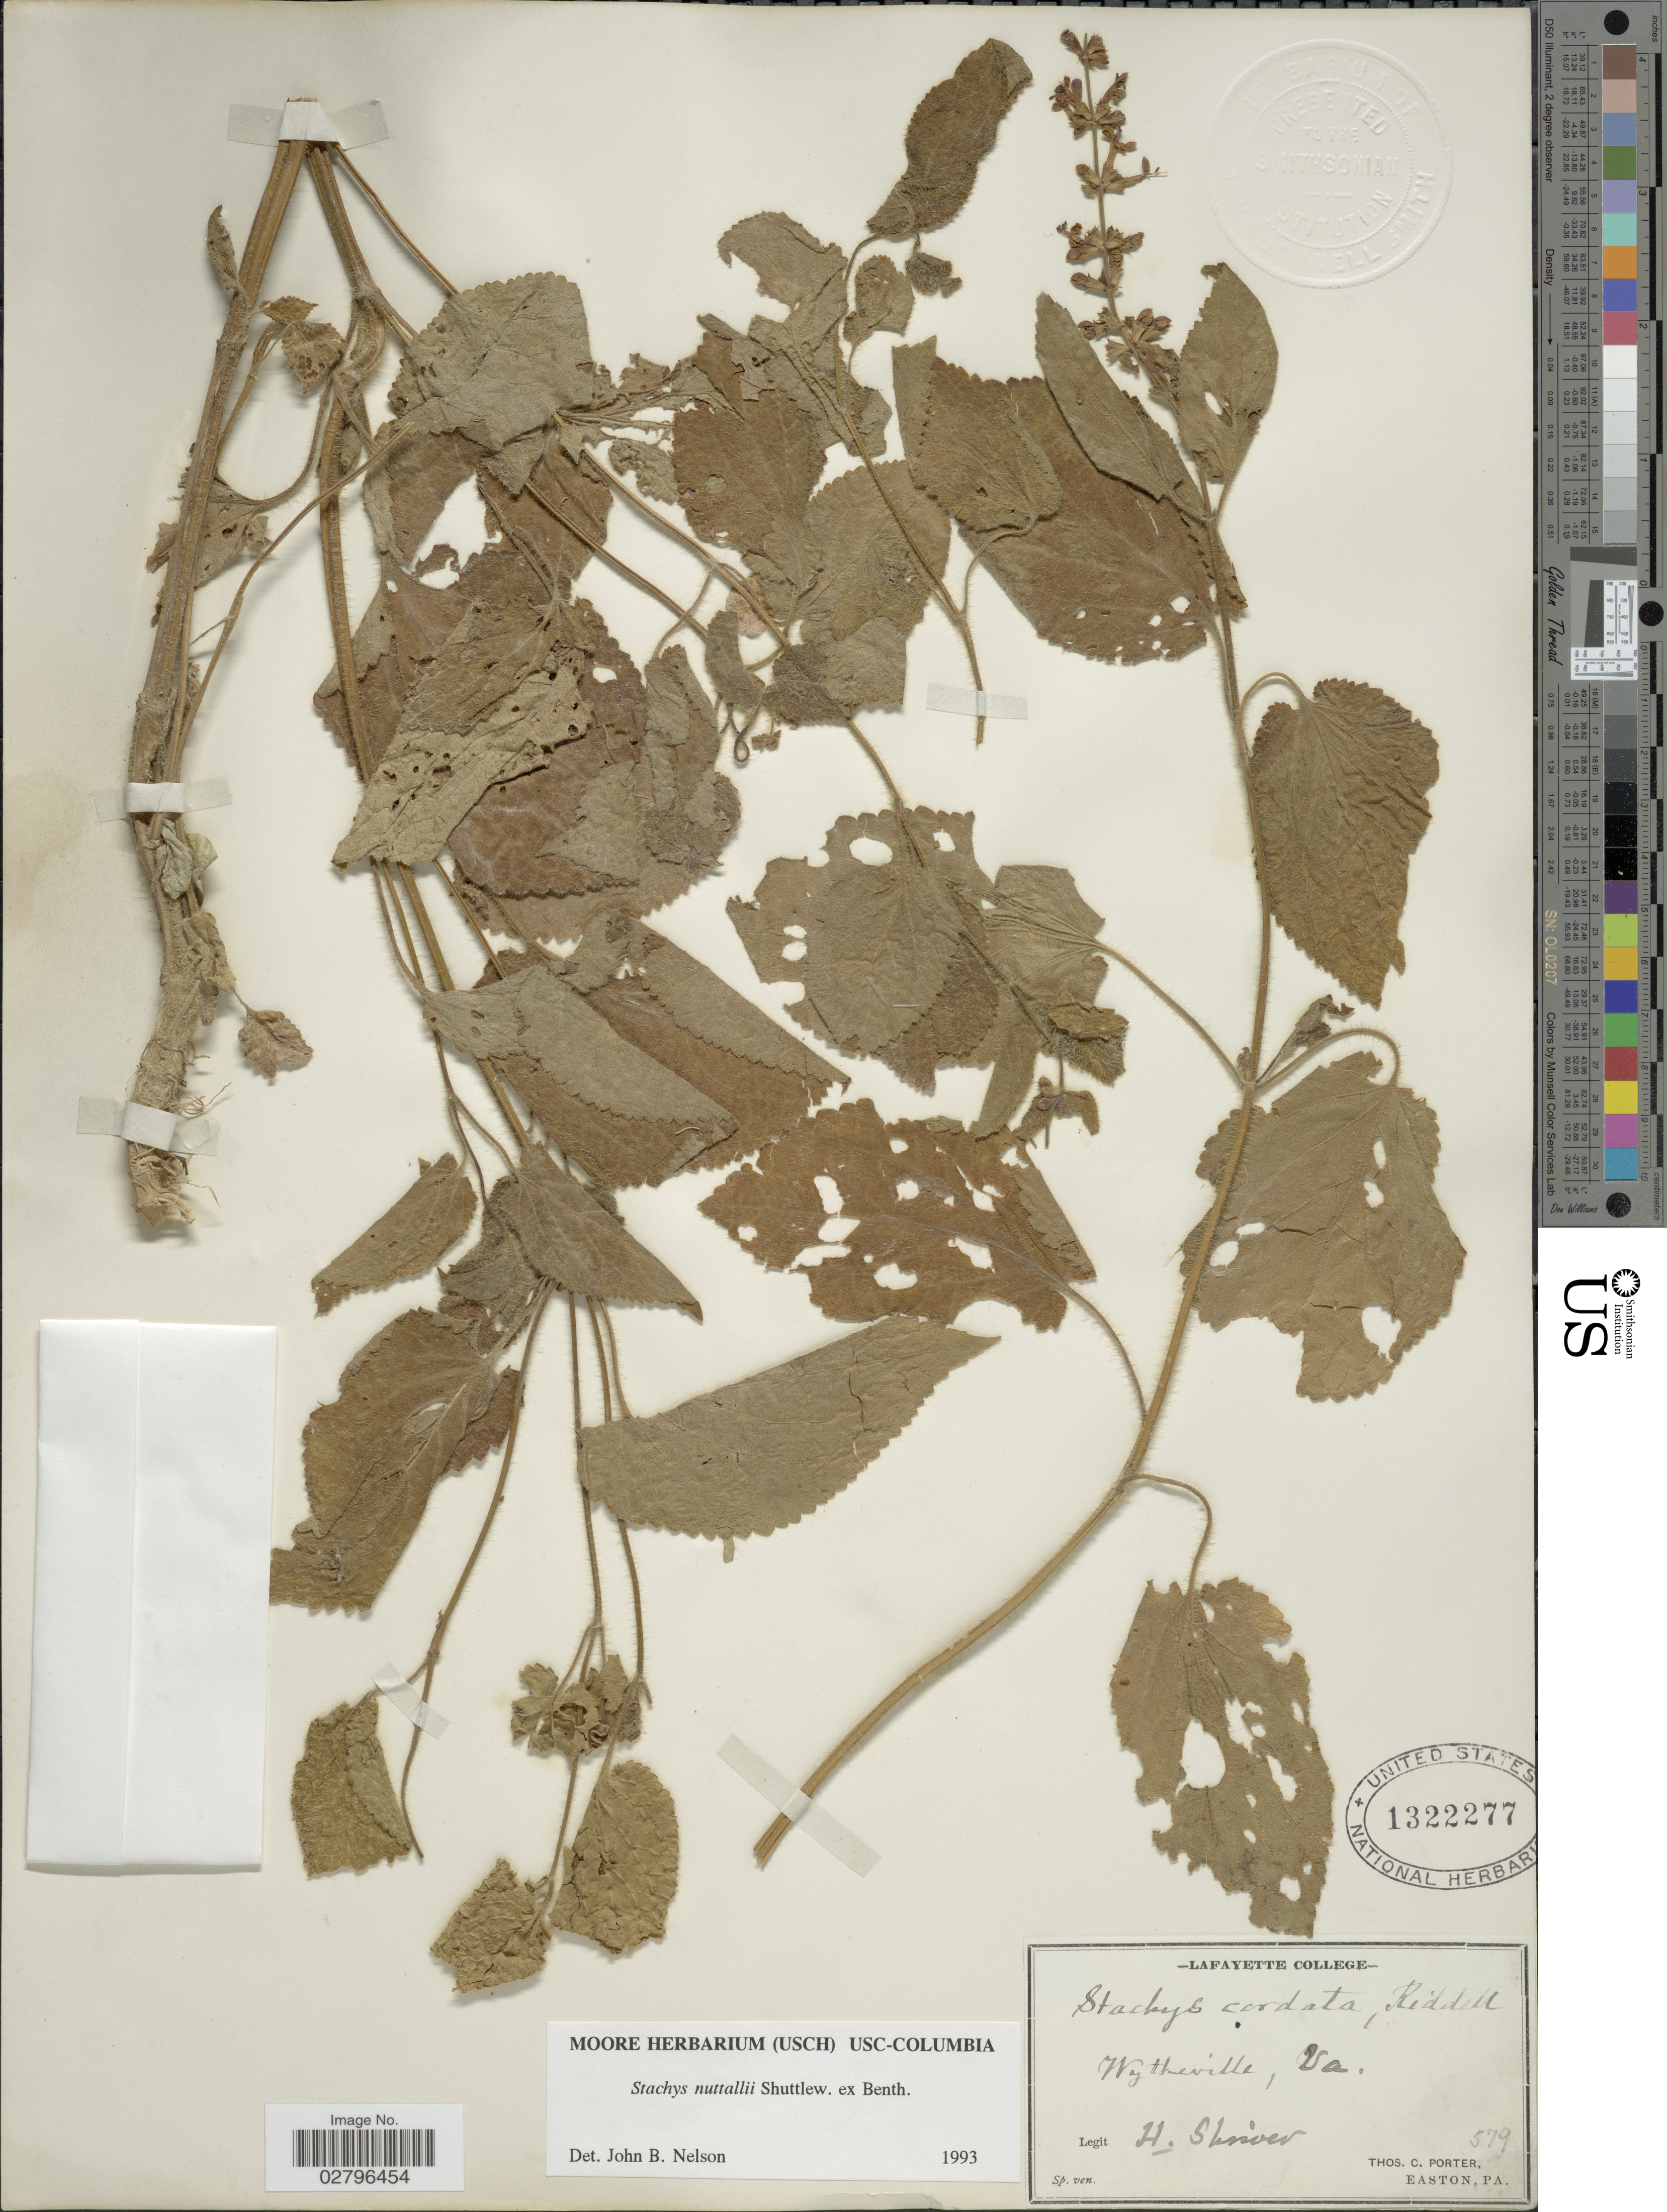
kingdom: Plantae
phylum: Tracheophyta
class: Magnoliopsida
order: Lamiales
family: Lamiaceae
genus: Stachys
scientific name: Stachys nuttallii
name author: Shuttlew. ex Benth.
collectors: H. Shriver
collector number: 579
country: United States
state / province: Virginia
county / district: Wythe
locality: Wytherville.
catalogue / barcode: US 1322277